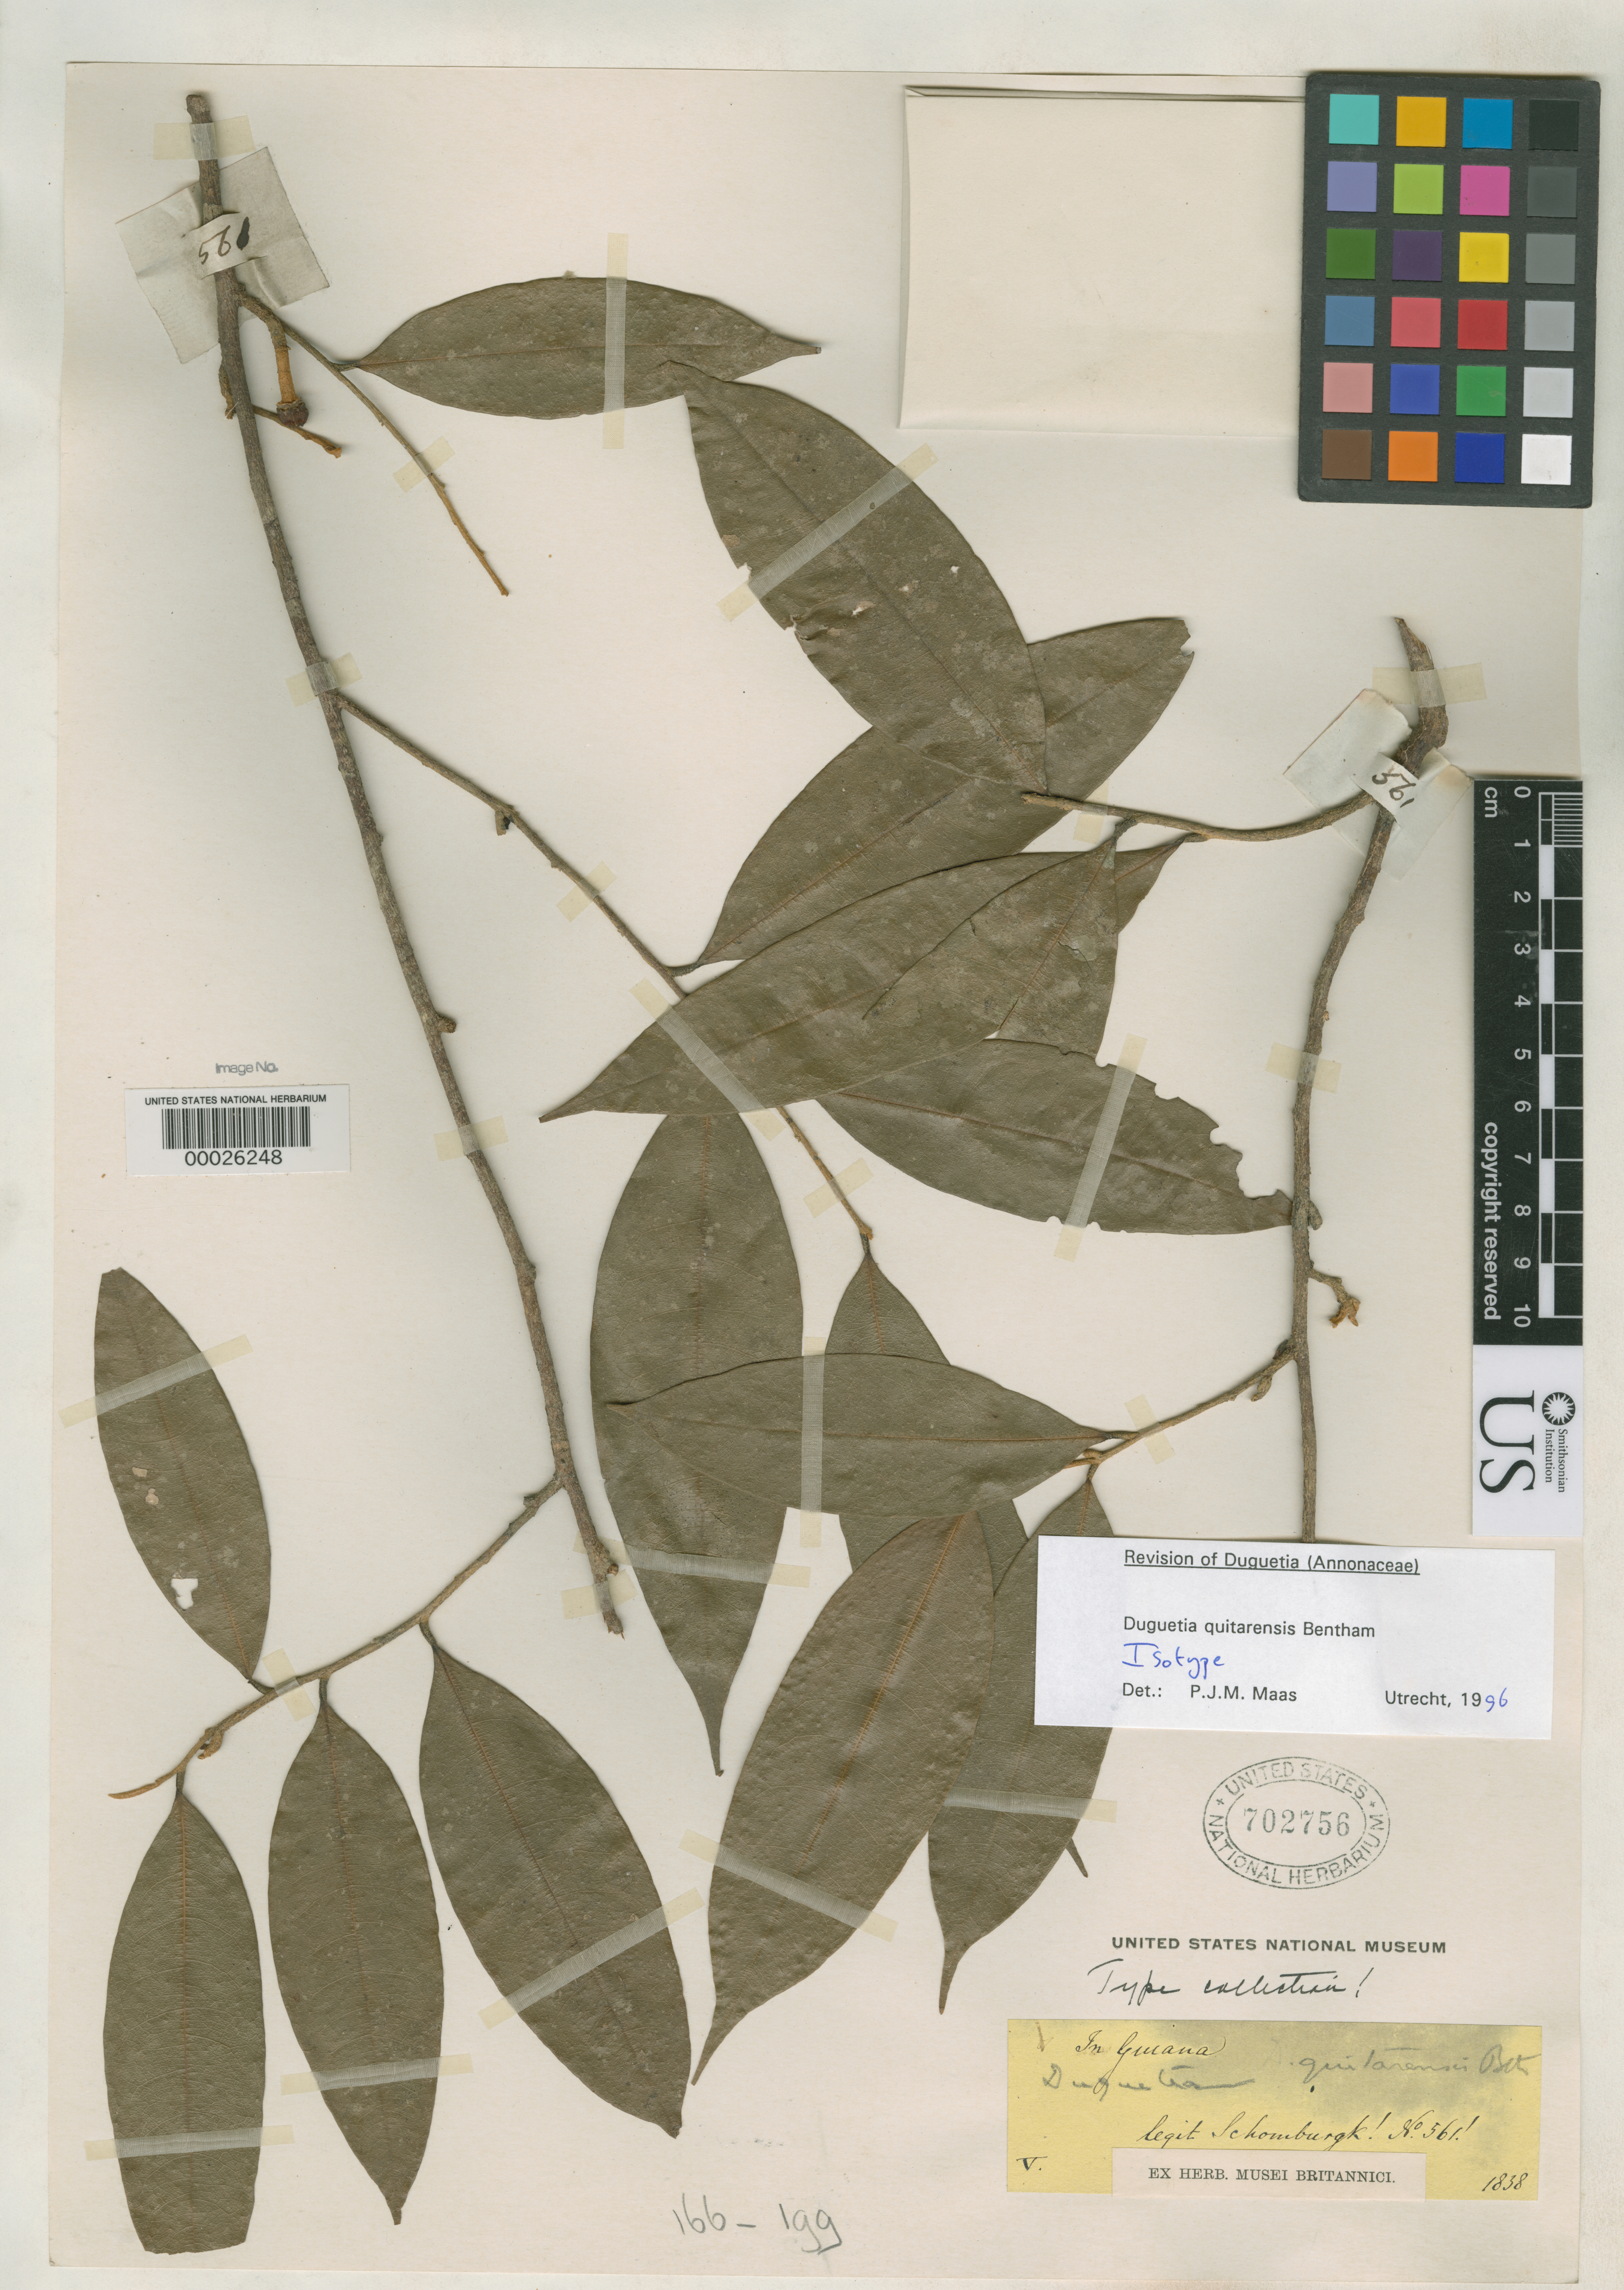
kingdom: Plantae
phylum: Tracheophyta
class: Magnoliopsida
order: Magnoliales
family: Annonaceae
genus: Duguetia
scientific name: Duguetia quitarensis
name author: Benth.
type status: Isotype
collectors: R. H. Schomburgk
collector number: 561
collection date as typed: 1838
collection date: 1838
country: Guyana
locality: Rio Quitaro.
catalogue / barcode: US 702756